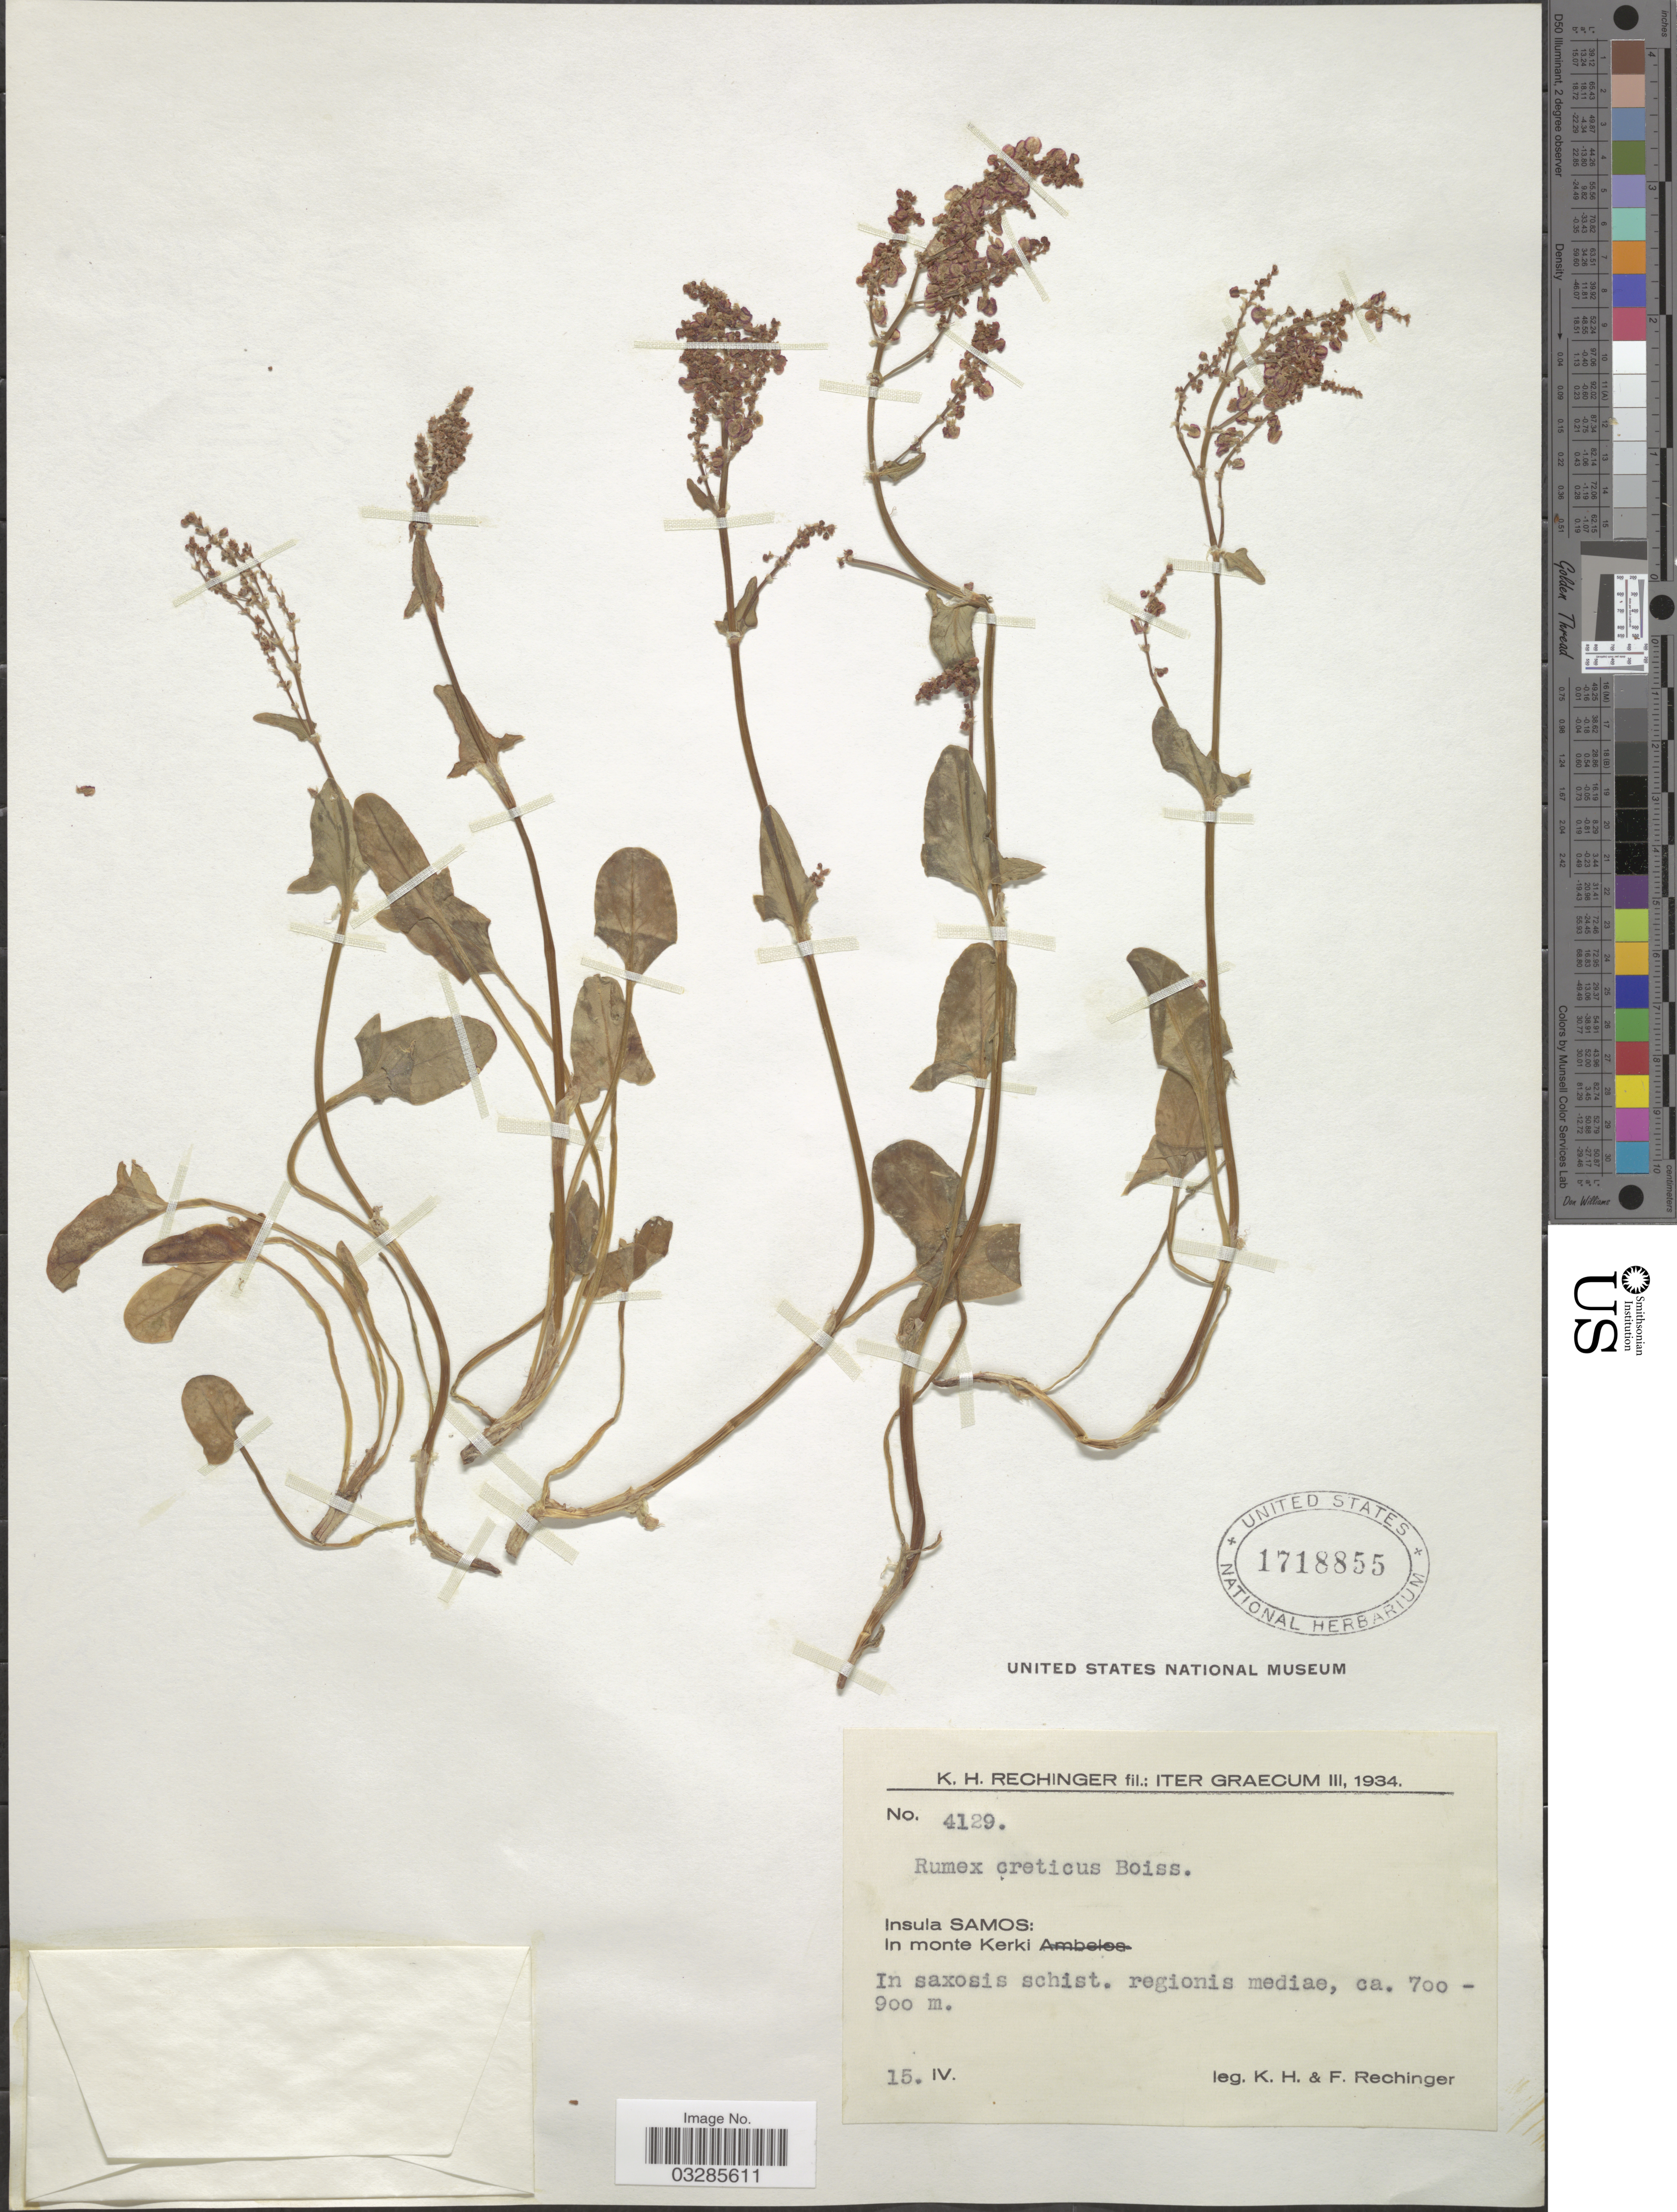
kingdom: Plantae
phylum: Tracheophyta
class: Magnoliopsida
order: Caryophyllales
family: Polygonaceae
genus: Rumex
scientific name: Rumex creticus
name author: Campd.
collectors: K. H. Rechinger & F. Rechinger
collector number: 4129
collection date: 1934-04-15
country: Greece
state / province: North Aegean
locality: Iter Graecum. Insula Samos: In monte Kerki.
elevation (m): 700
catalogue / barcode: US 1718855